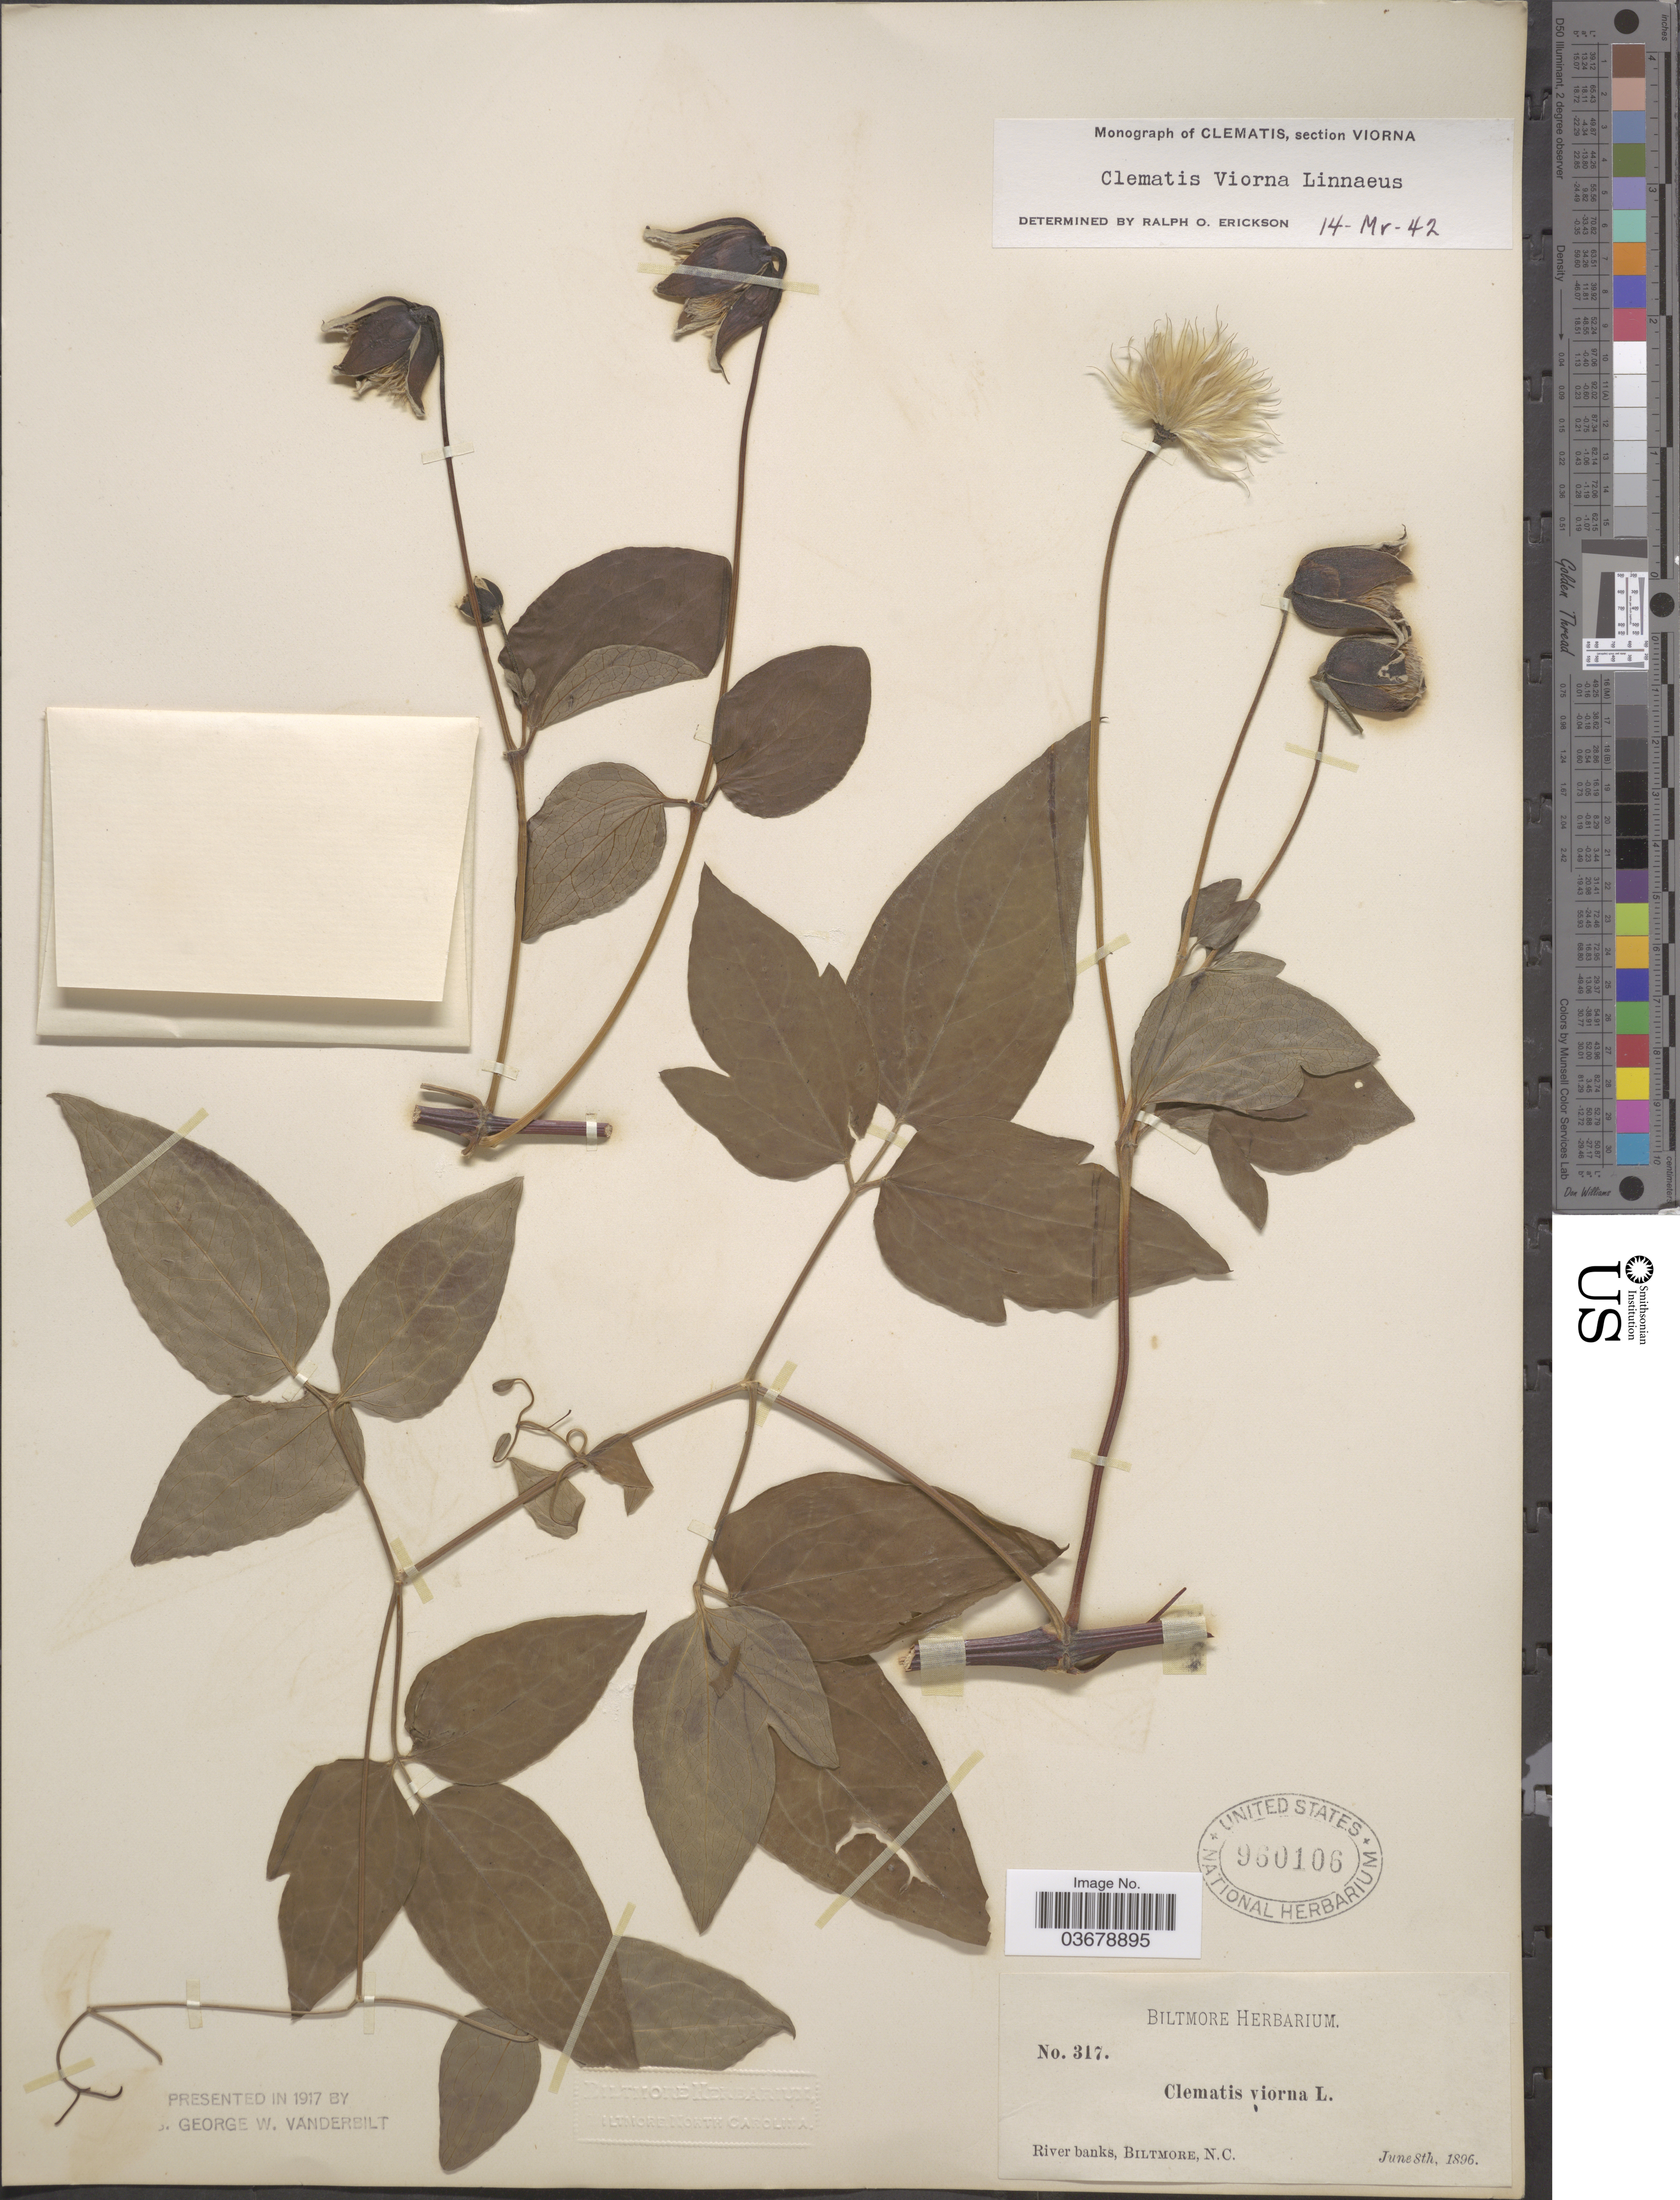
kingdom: Plantae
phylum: Tracheophyta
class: Magnoliopsida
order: Ranunculales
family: Ranunculaceae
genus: Clematis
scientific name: Clematis viorna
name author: L.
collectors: ex herb. Biltmore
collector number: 317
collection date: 1896-06-08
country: United States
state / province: North Carolina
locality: Biltmore.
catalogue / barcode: US 960106